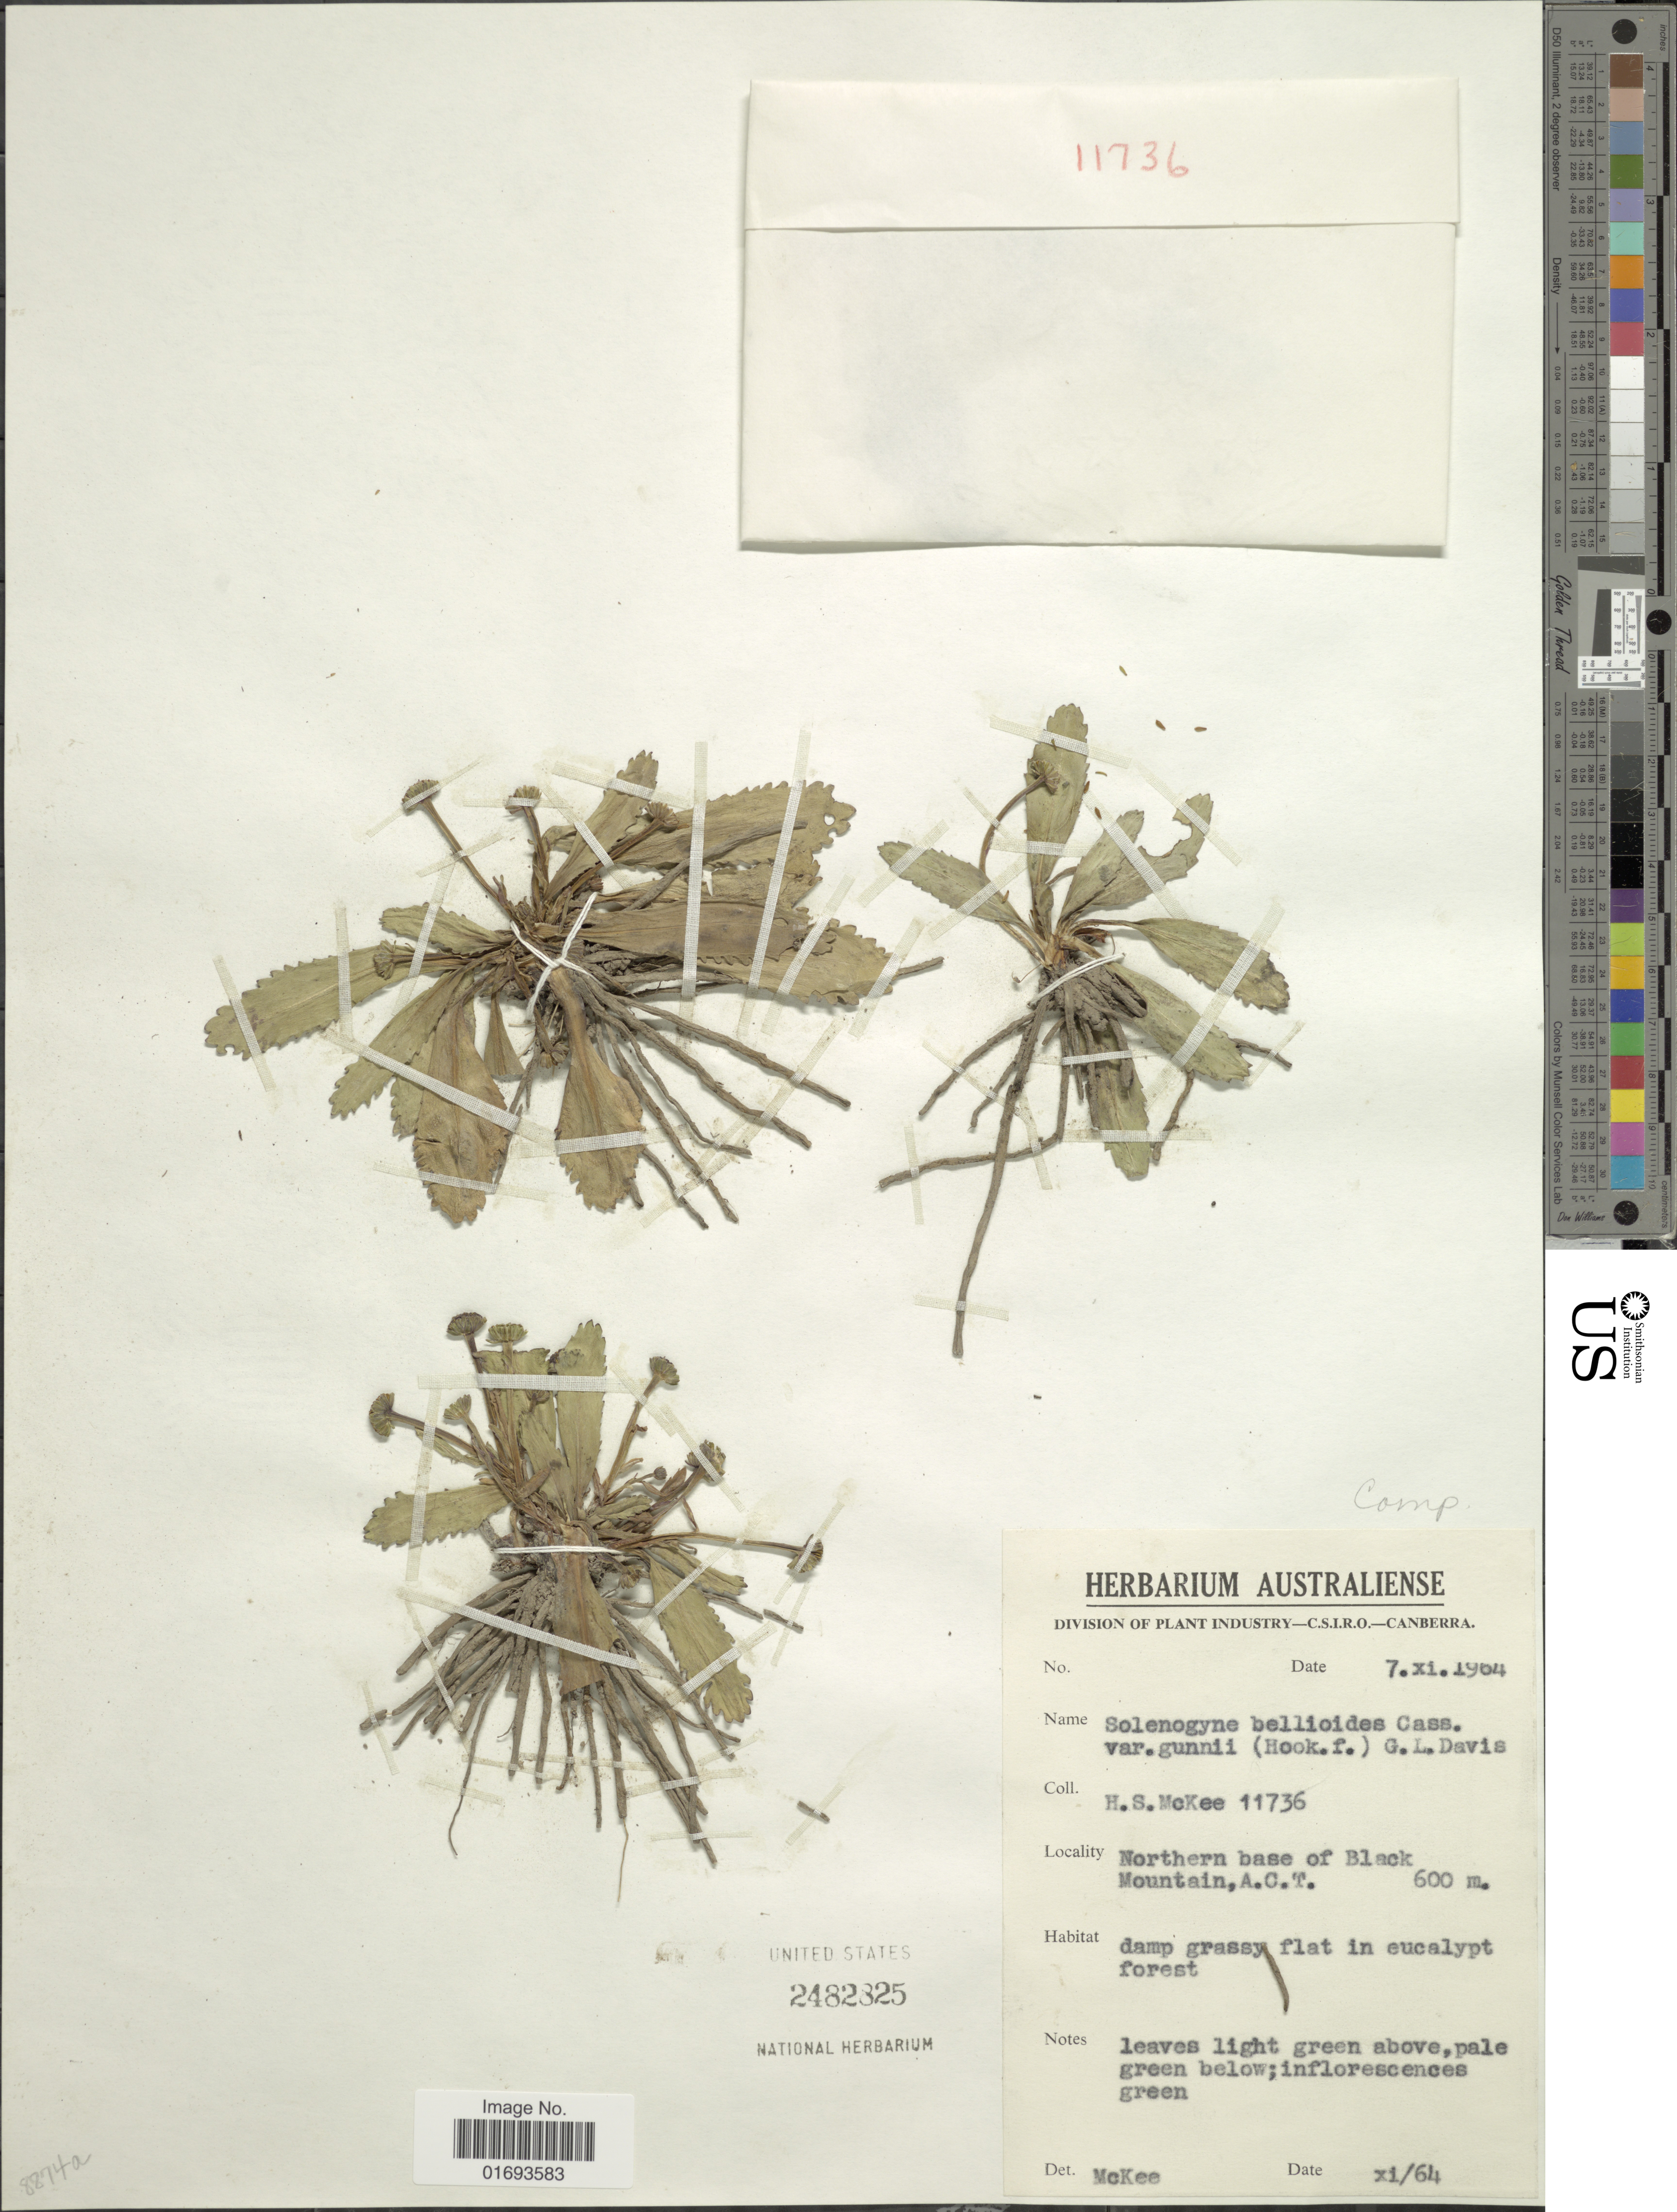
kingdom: Plantae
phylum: Tracheophyta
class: Magnoliopsida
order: Asterales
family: Asteraceae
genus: Solenogyne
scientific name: Solenogyne gunnii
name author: (Hook. f.) Cabrera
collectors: H. S. McKee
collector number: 11736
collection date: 1964-11-07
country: Australia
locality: Australiense. Northern base of Black Mountain, A.C.T.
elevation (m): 600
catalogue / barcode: US 2482825